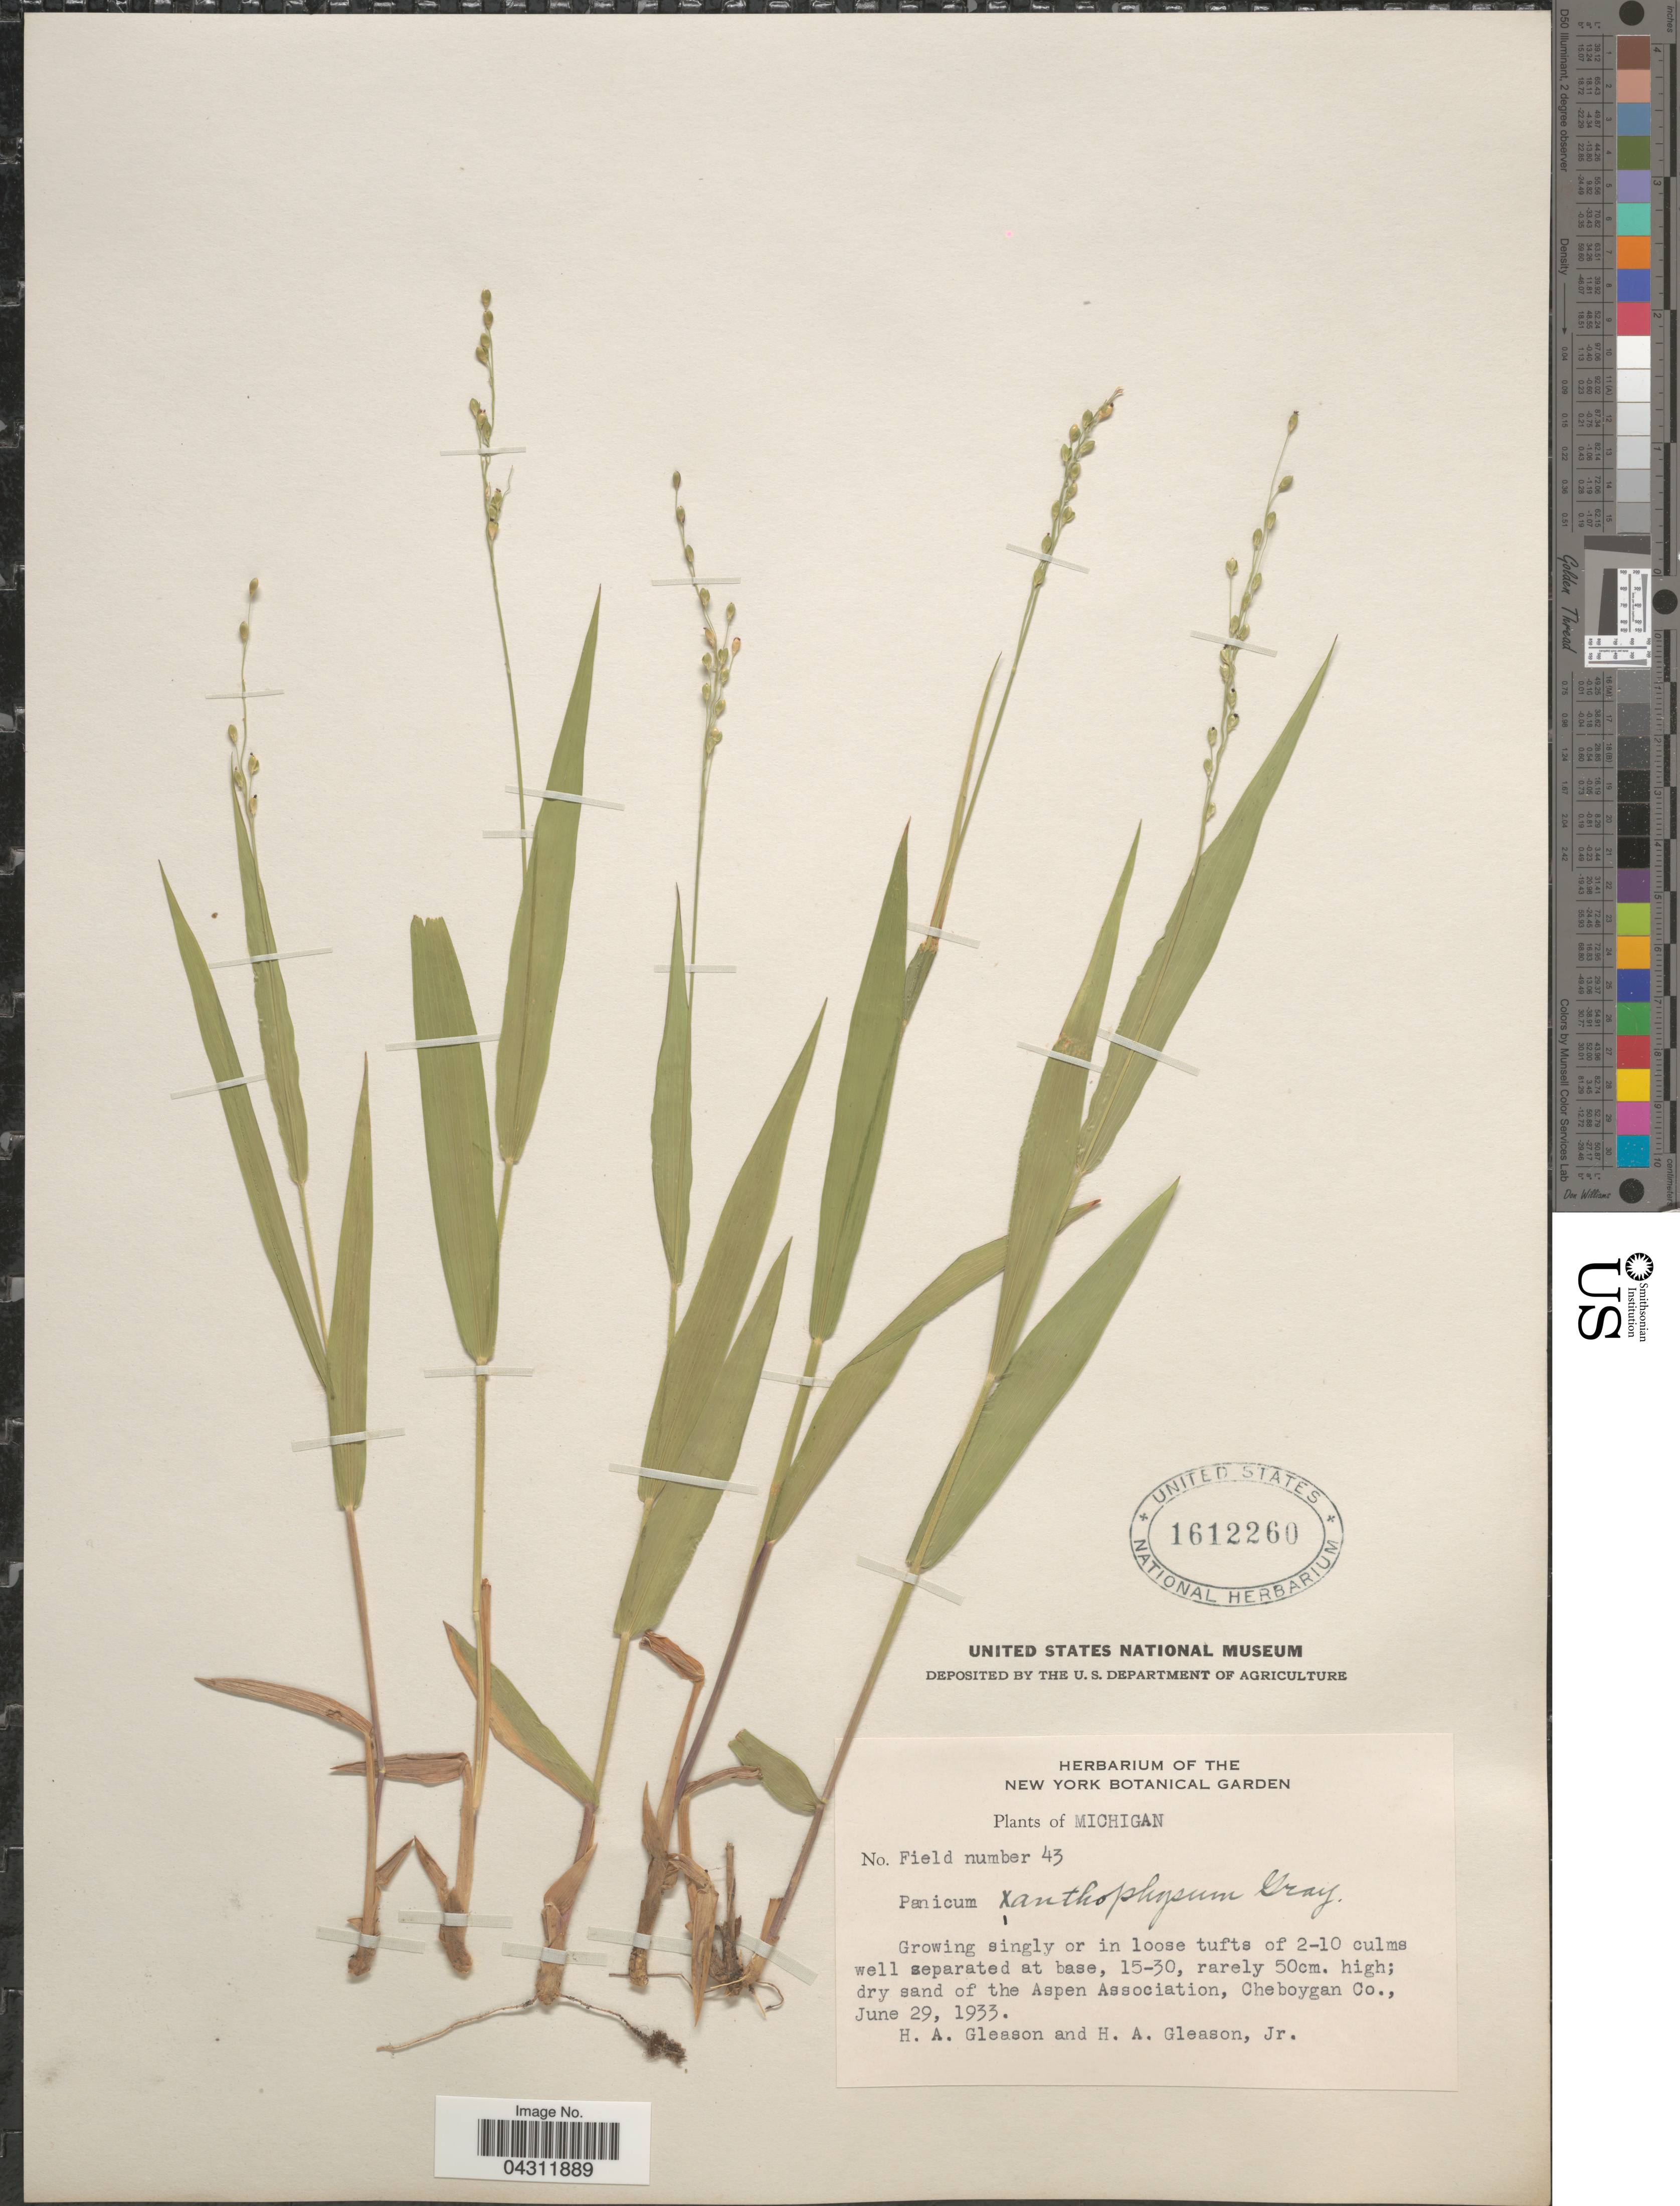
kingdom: Plantae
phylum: Tracheophyta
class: Liliopsida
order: Poales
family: Poaceae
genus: Dichanthelium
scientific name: Dichanthelium xanthophysum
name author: (A. Gray) Freckmann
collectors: H. A. Gleason & H. Gleason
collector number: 43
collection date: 1933-06-29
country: United States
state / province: Michigan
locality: Dry sand of the Aspen Association, Cheboygan Co.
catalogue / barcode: US 1612260